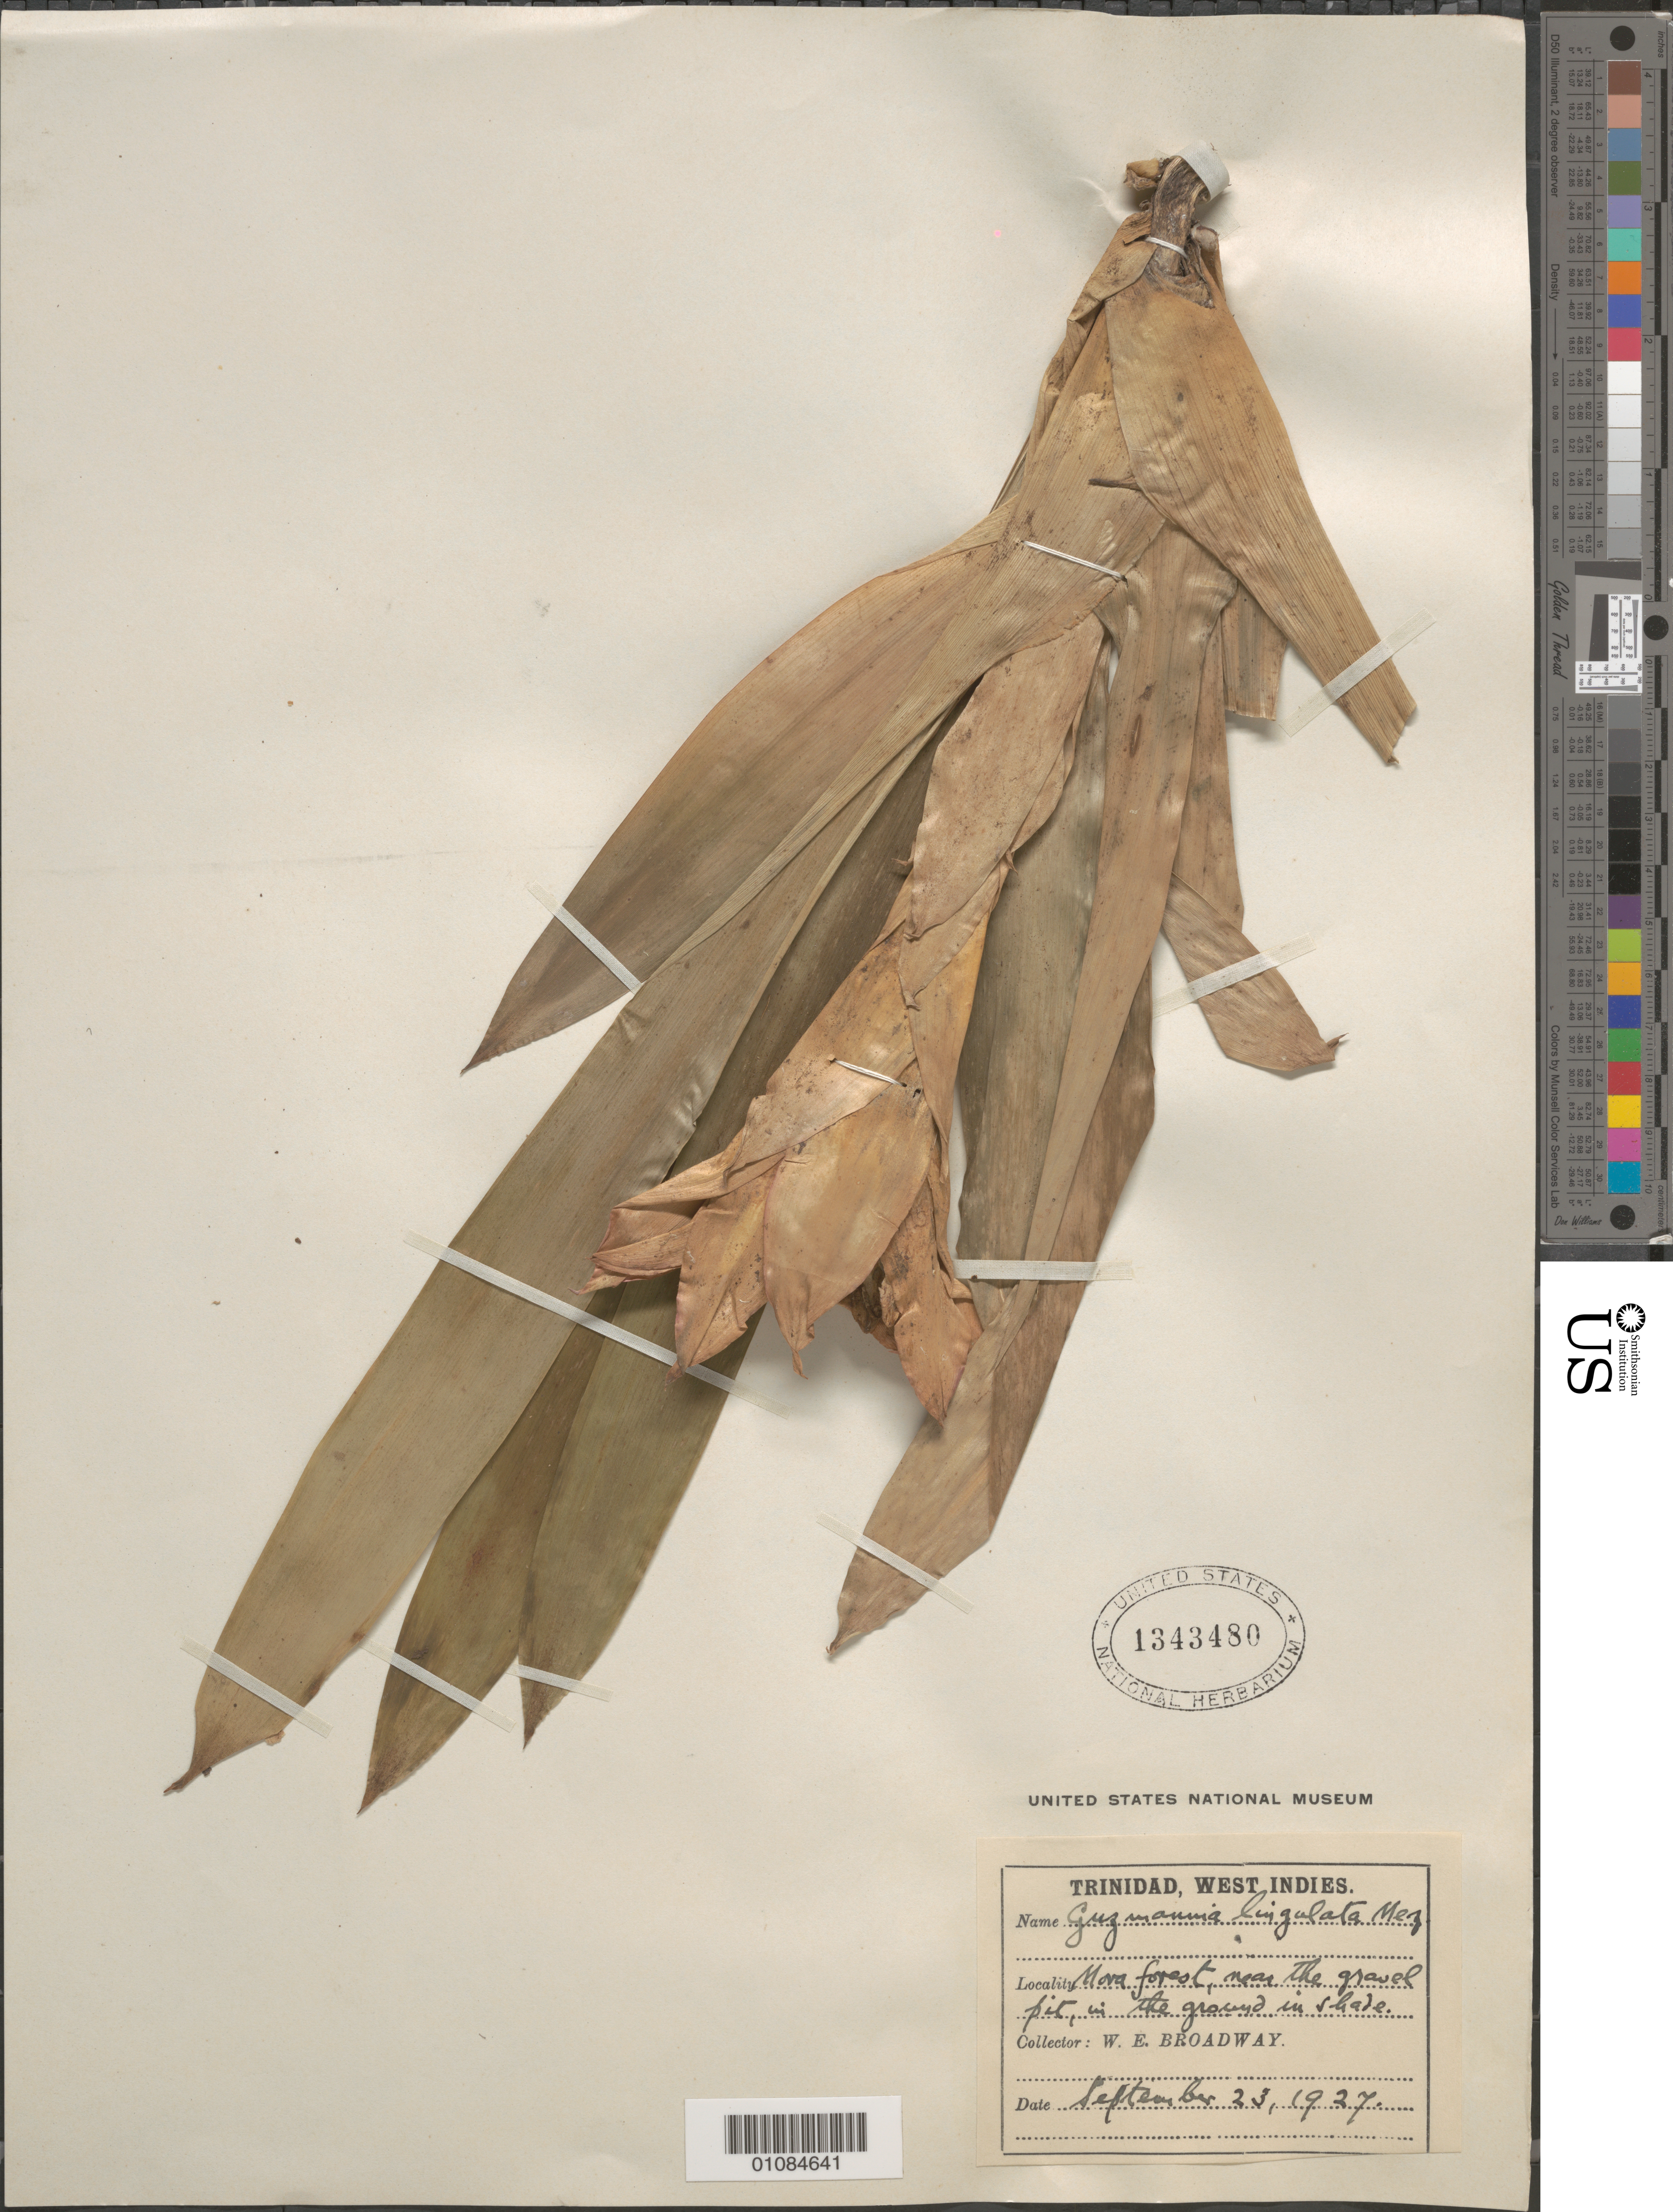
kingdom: Plantae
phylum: Tracheophyta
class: Liliopsida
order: Poales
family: Bromeliaceae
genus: Guzmania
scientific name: Guzmania lingulata var. lingulata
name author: (L.) Mez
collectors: W. E. Broadway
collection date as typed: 23 Sep 1927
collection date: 1927-09-23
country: Trinidad and Tobago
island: Trinidad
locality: Mora forest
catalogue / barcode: US 1343480